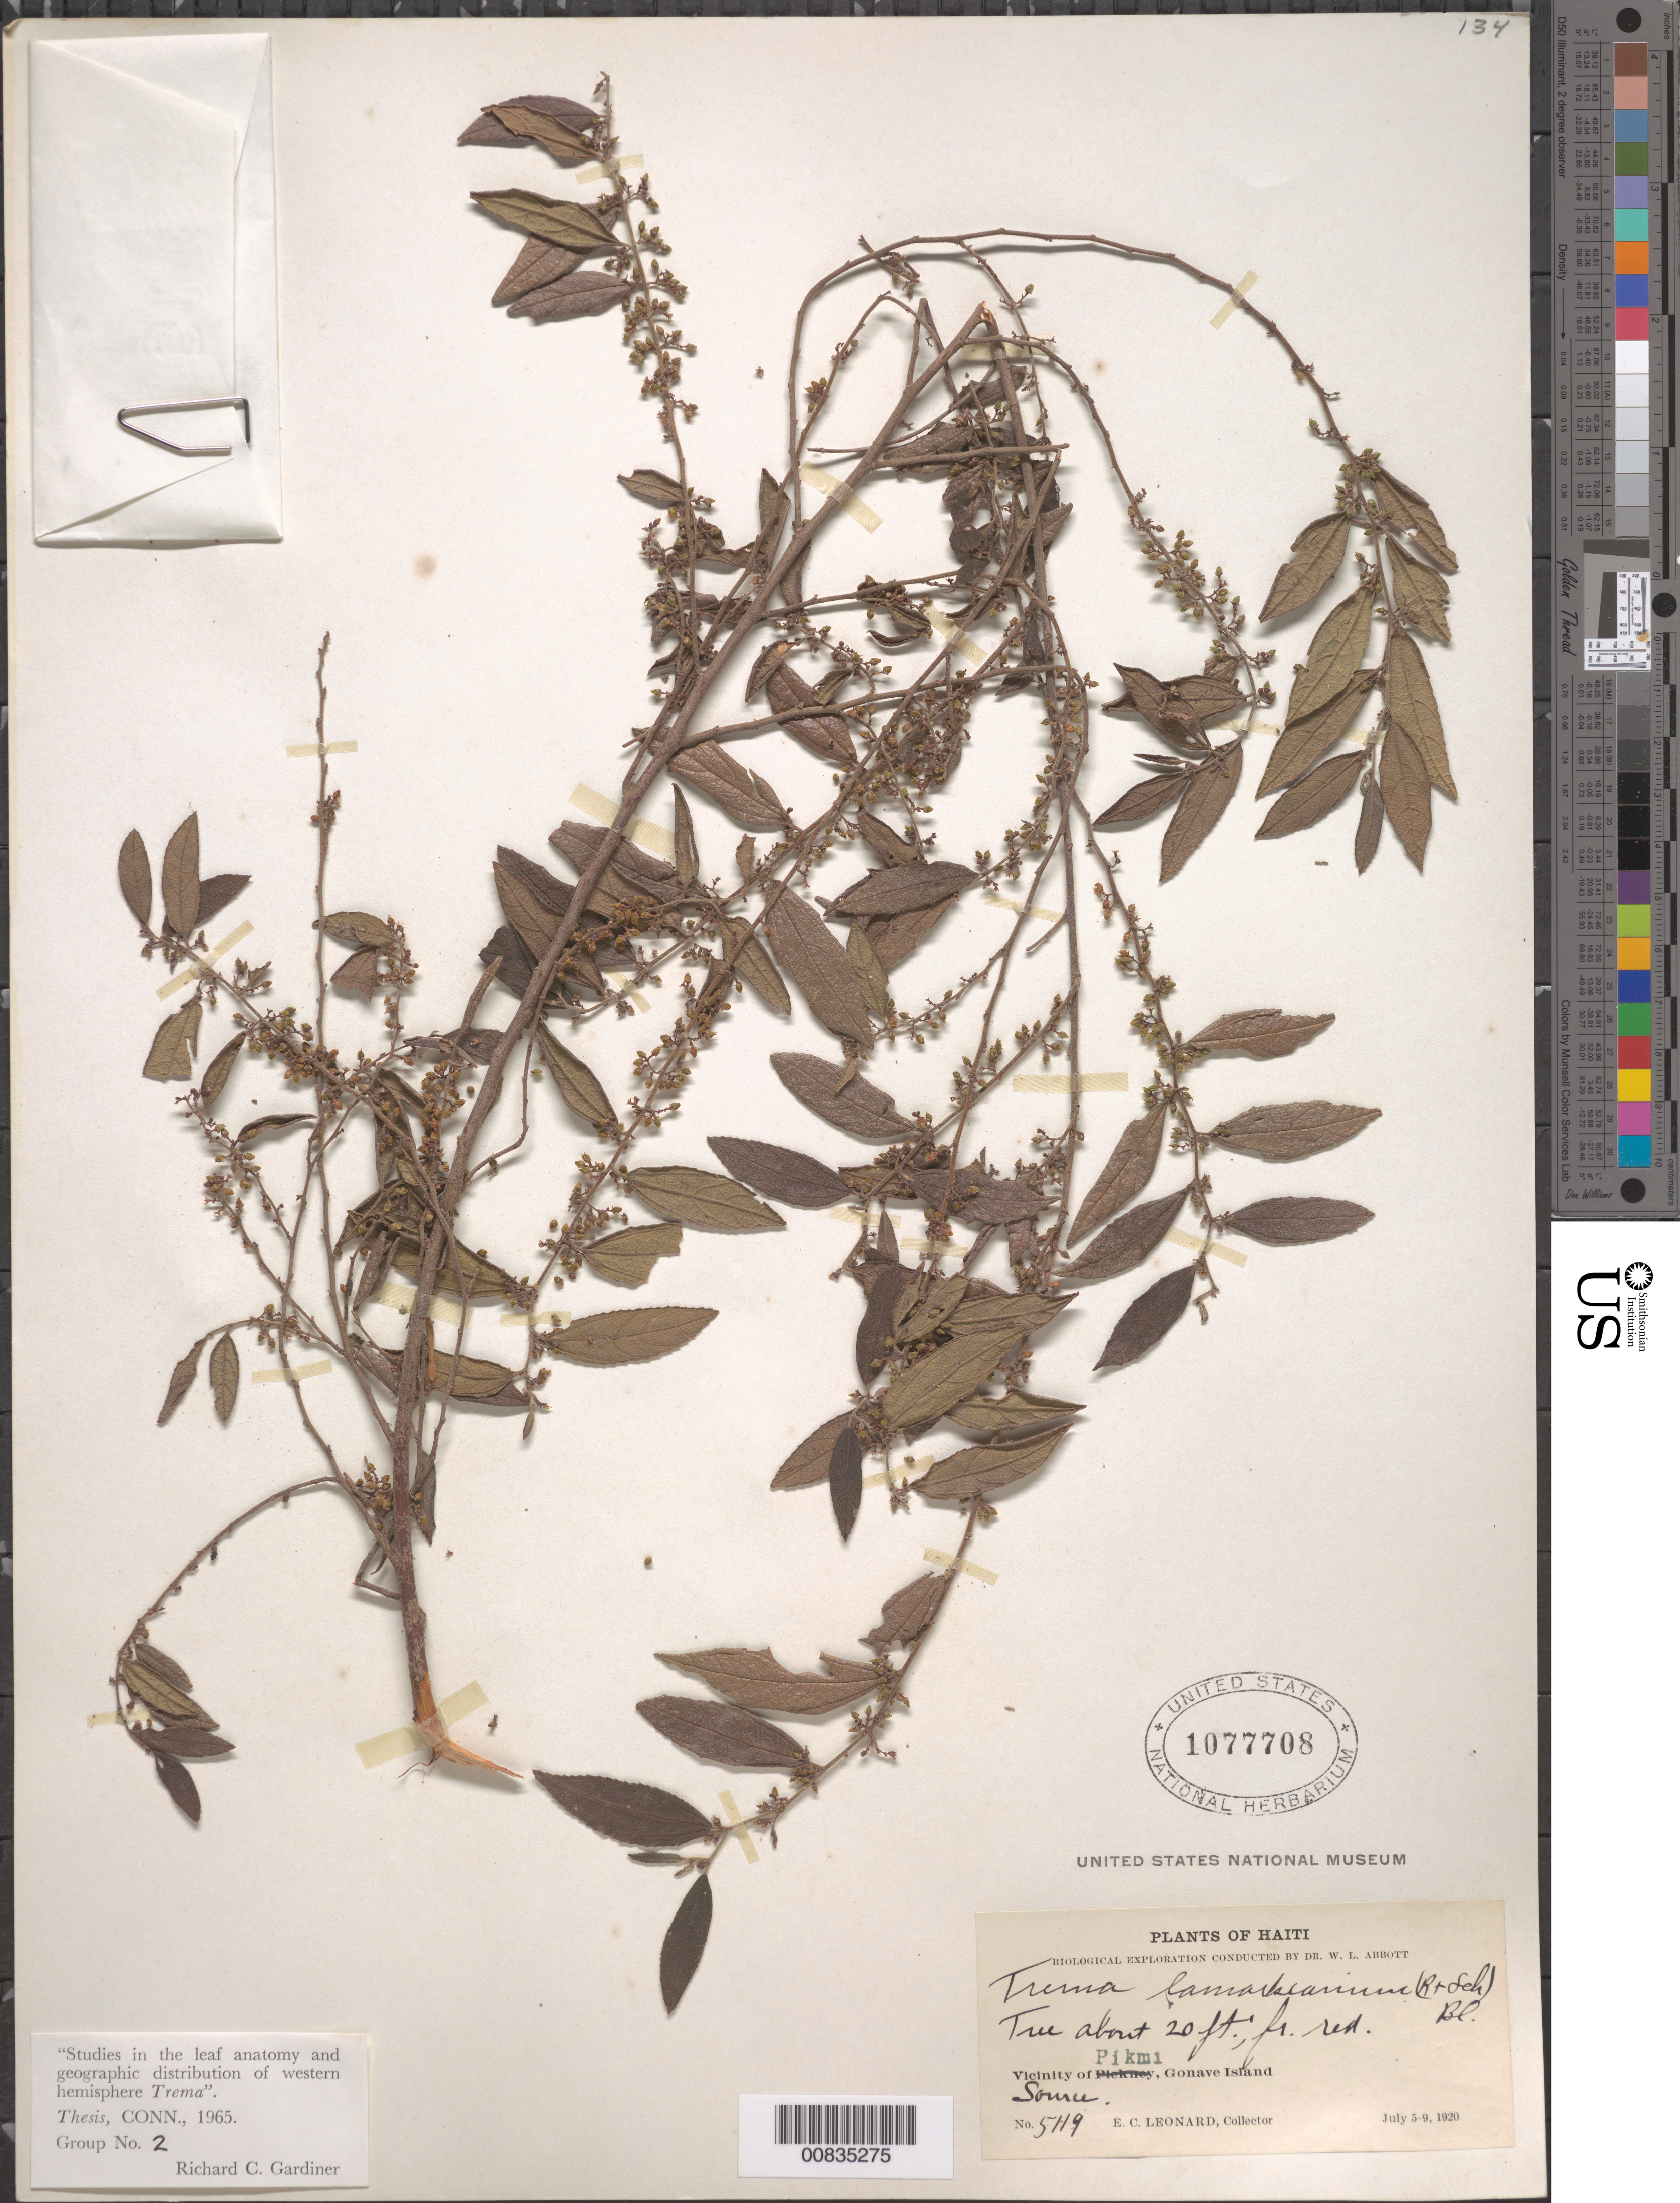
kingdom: Plantae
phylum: Tracheophyta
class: Magnoliopsida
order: Rosales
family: Cannabaceae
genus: Trema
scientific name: Trema lamarckianum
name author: (Schult.) Blume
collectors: E. C. Leonard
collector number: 5119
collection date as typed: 05 Jul 1920 to 09 Jul 1920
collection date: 1920-07-05/1920-07-09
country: Haiti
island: Gonave I.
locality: Vicinity of Pikmi. Source.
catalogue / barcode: US 1077708